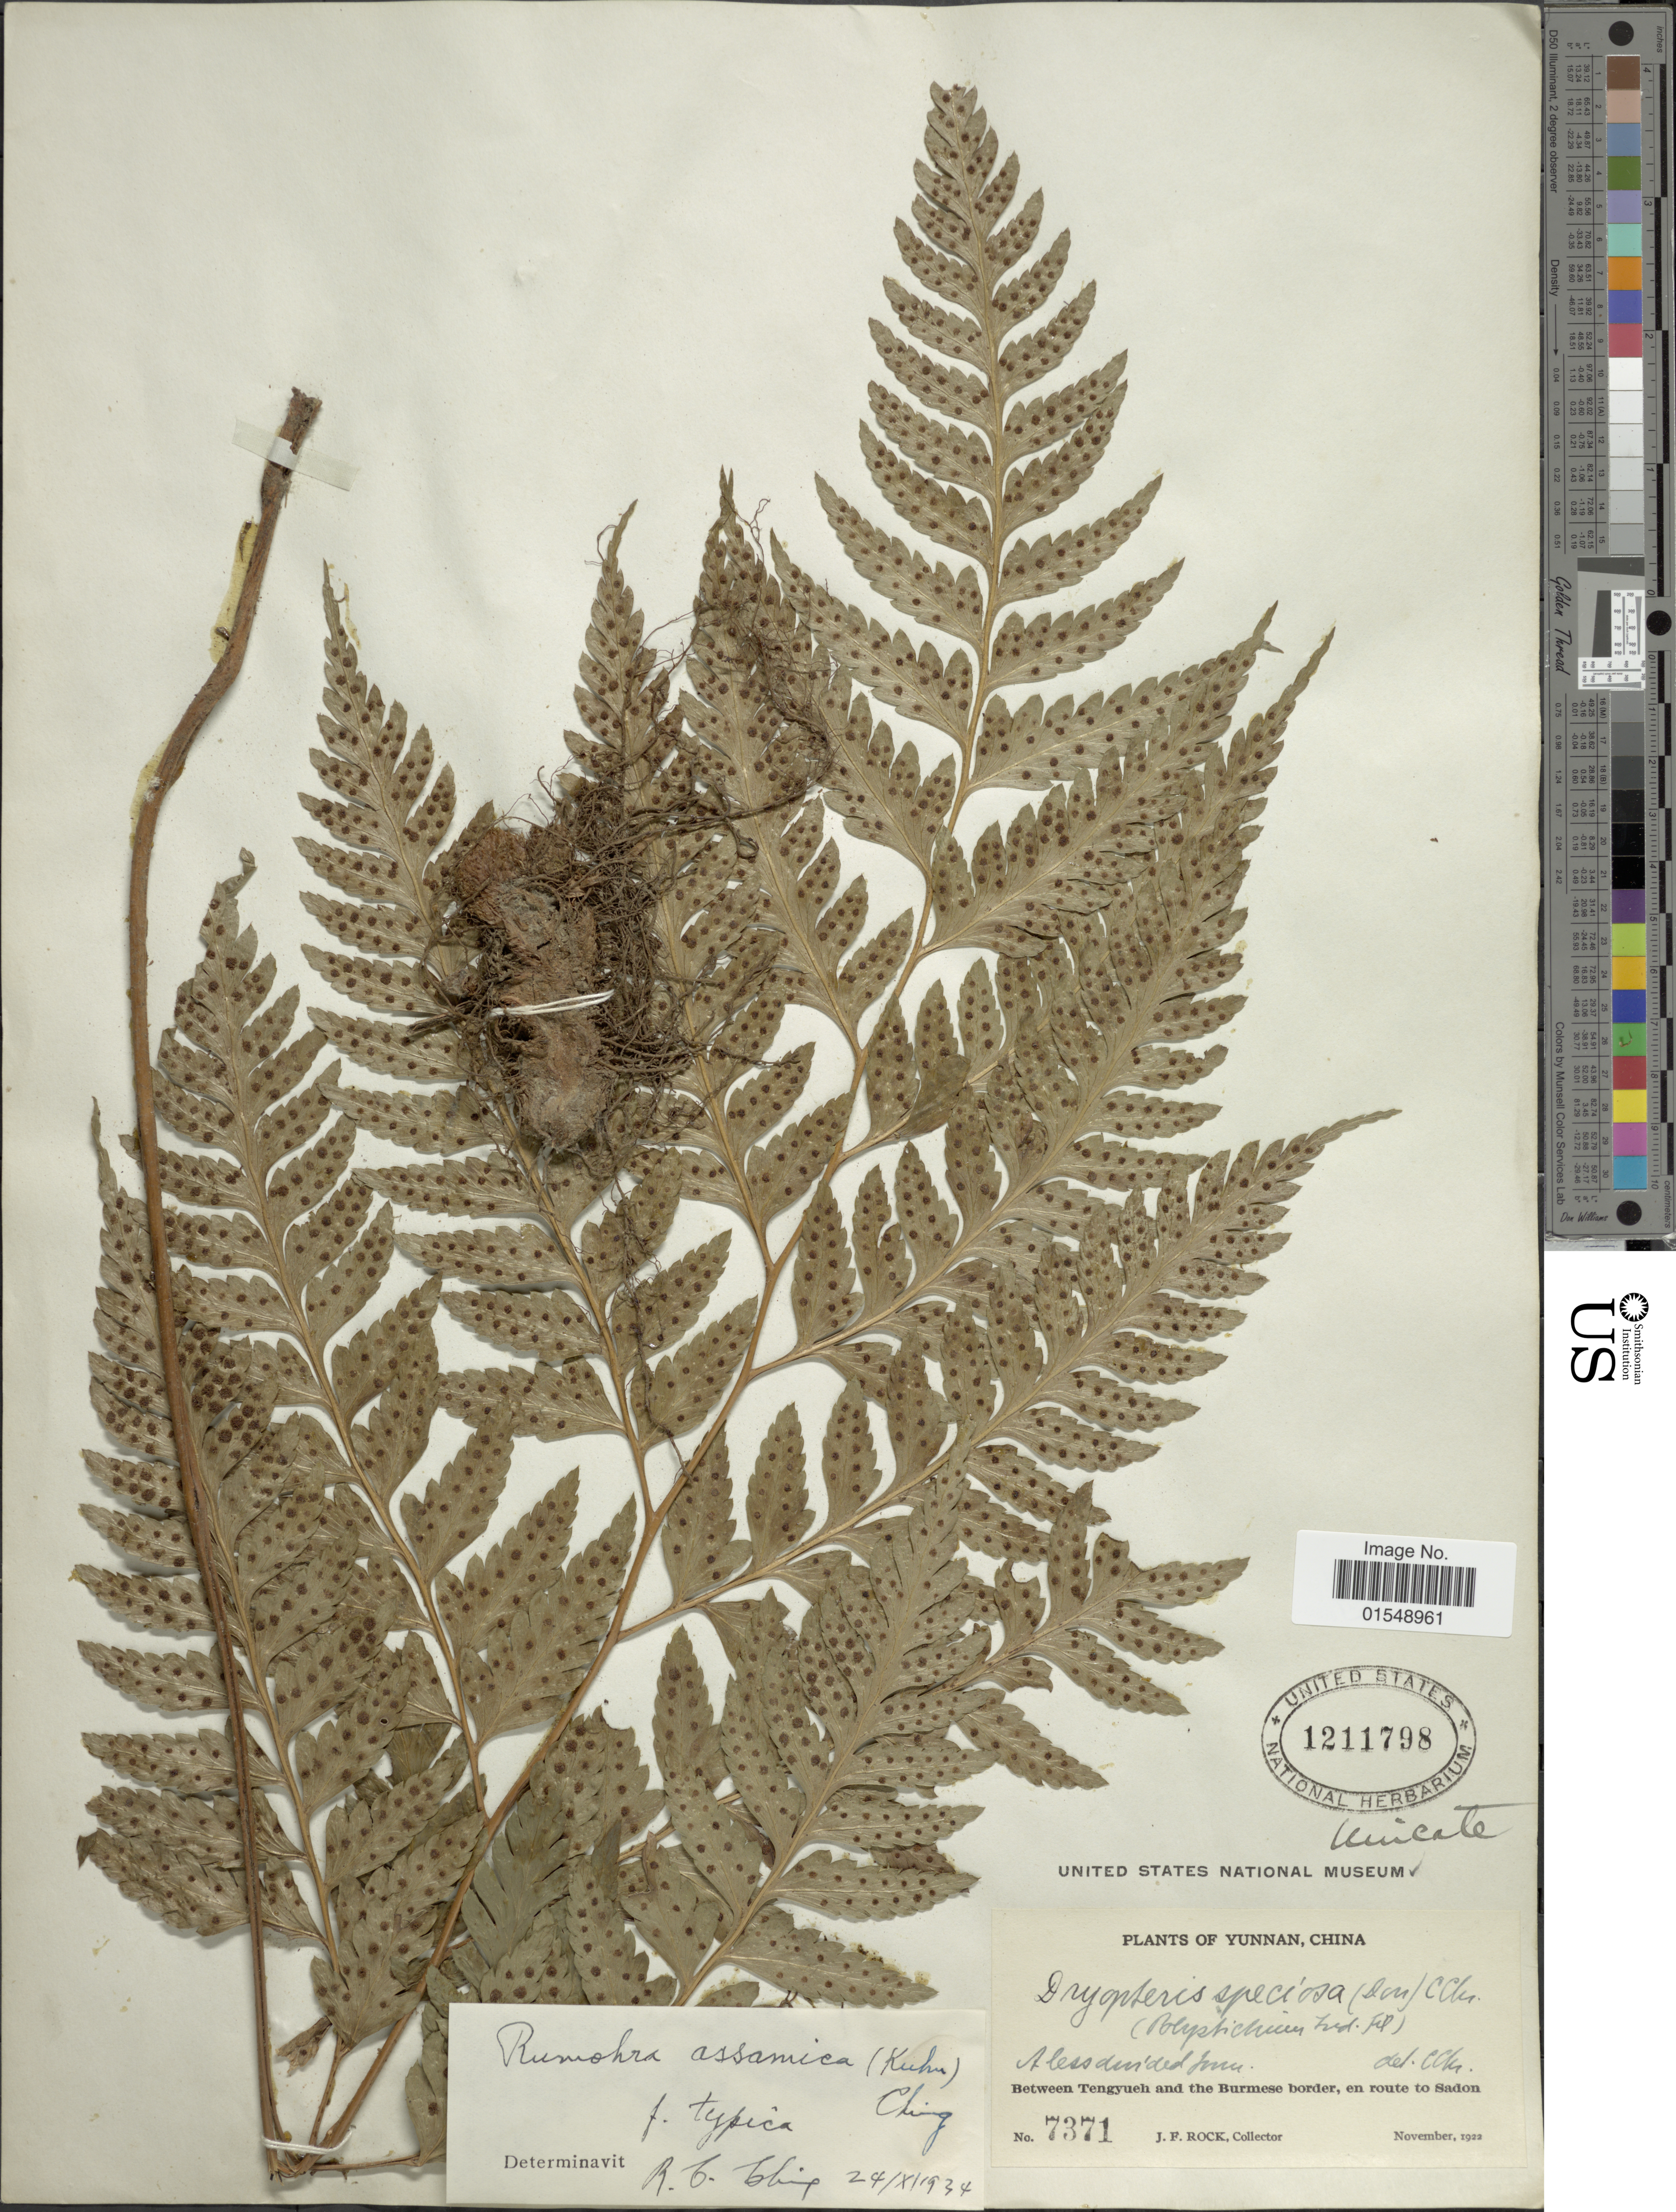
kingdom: Plantae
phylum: Tracheophyta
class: Polypodiopsida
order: Polypodiales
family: Dryopteridaceae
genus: Arachniodes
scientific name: Arachniodes assamica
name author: (Kuhn) Ohwi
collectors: J. Rock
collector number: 7371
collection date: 1922-11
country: China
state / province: Yunnan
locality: Between Tengyueh and the Burmese border, en route to Sadon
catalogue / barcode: US 1211798